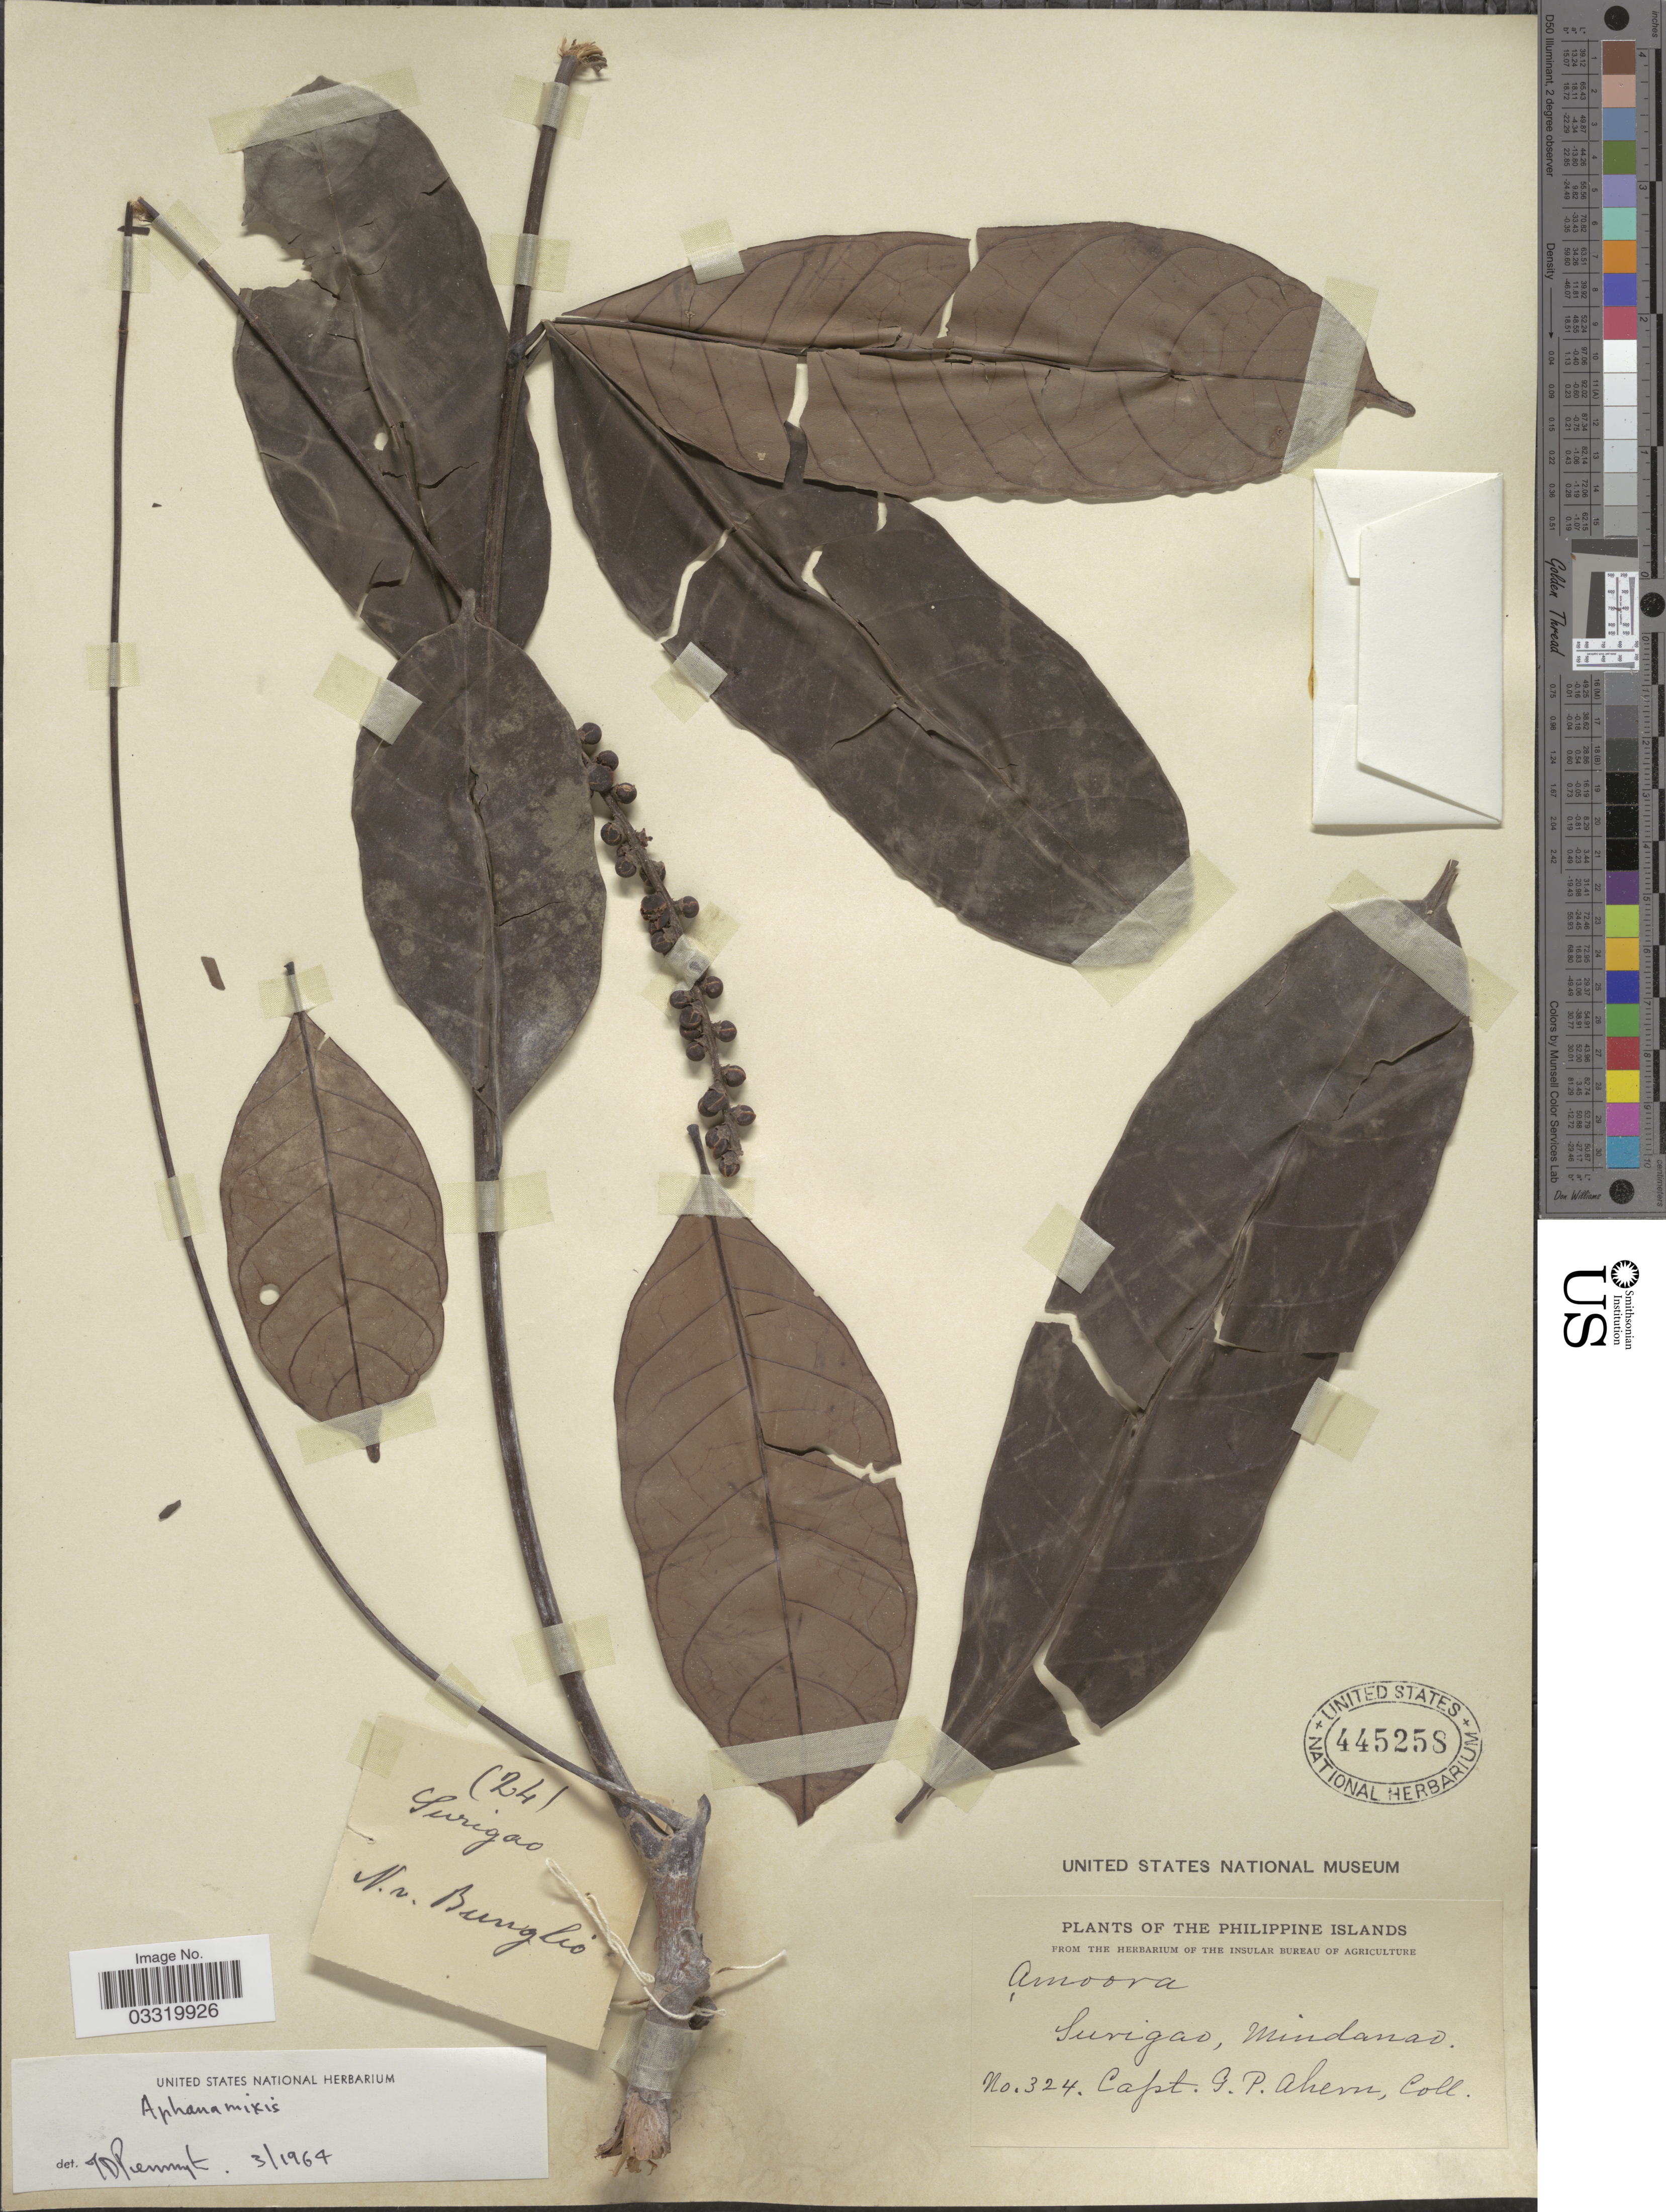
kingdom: Plantae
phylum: Tracheophyta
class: Magnoliopsida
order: Sapindales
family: Meliaceae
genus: Aphanamixis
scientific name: Aphanamixis polystachya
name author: (Wall.) R. Parker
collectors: G. Ahern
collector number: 324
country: Philippines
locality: Surigao, Mindanao.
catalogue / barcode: US 445258